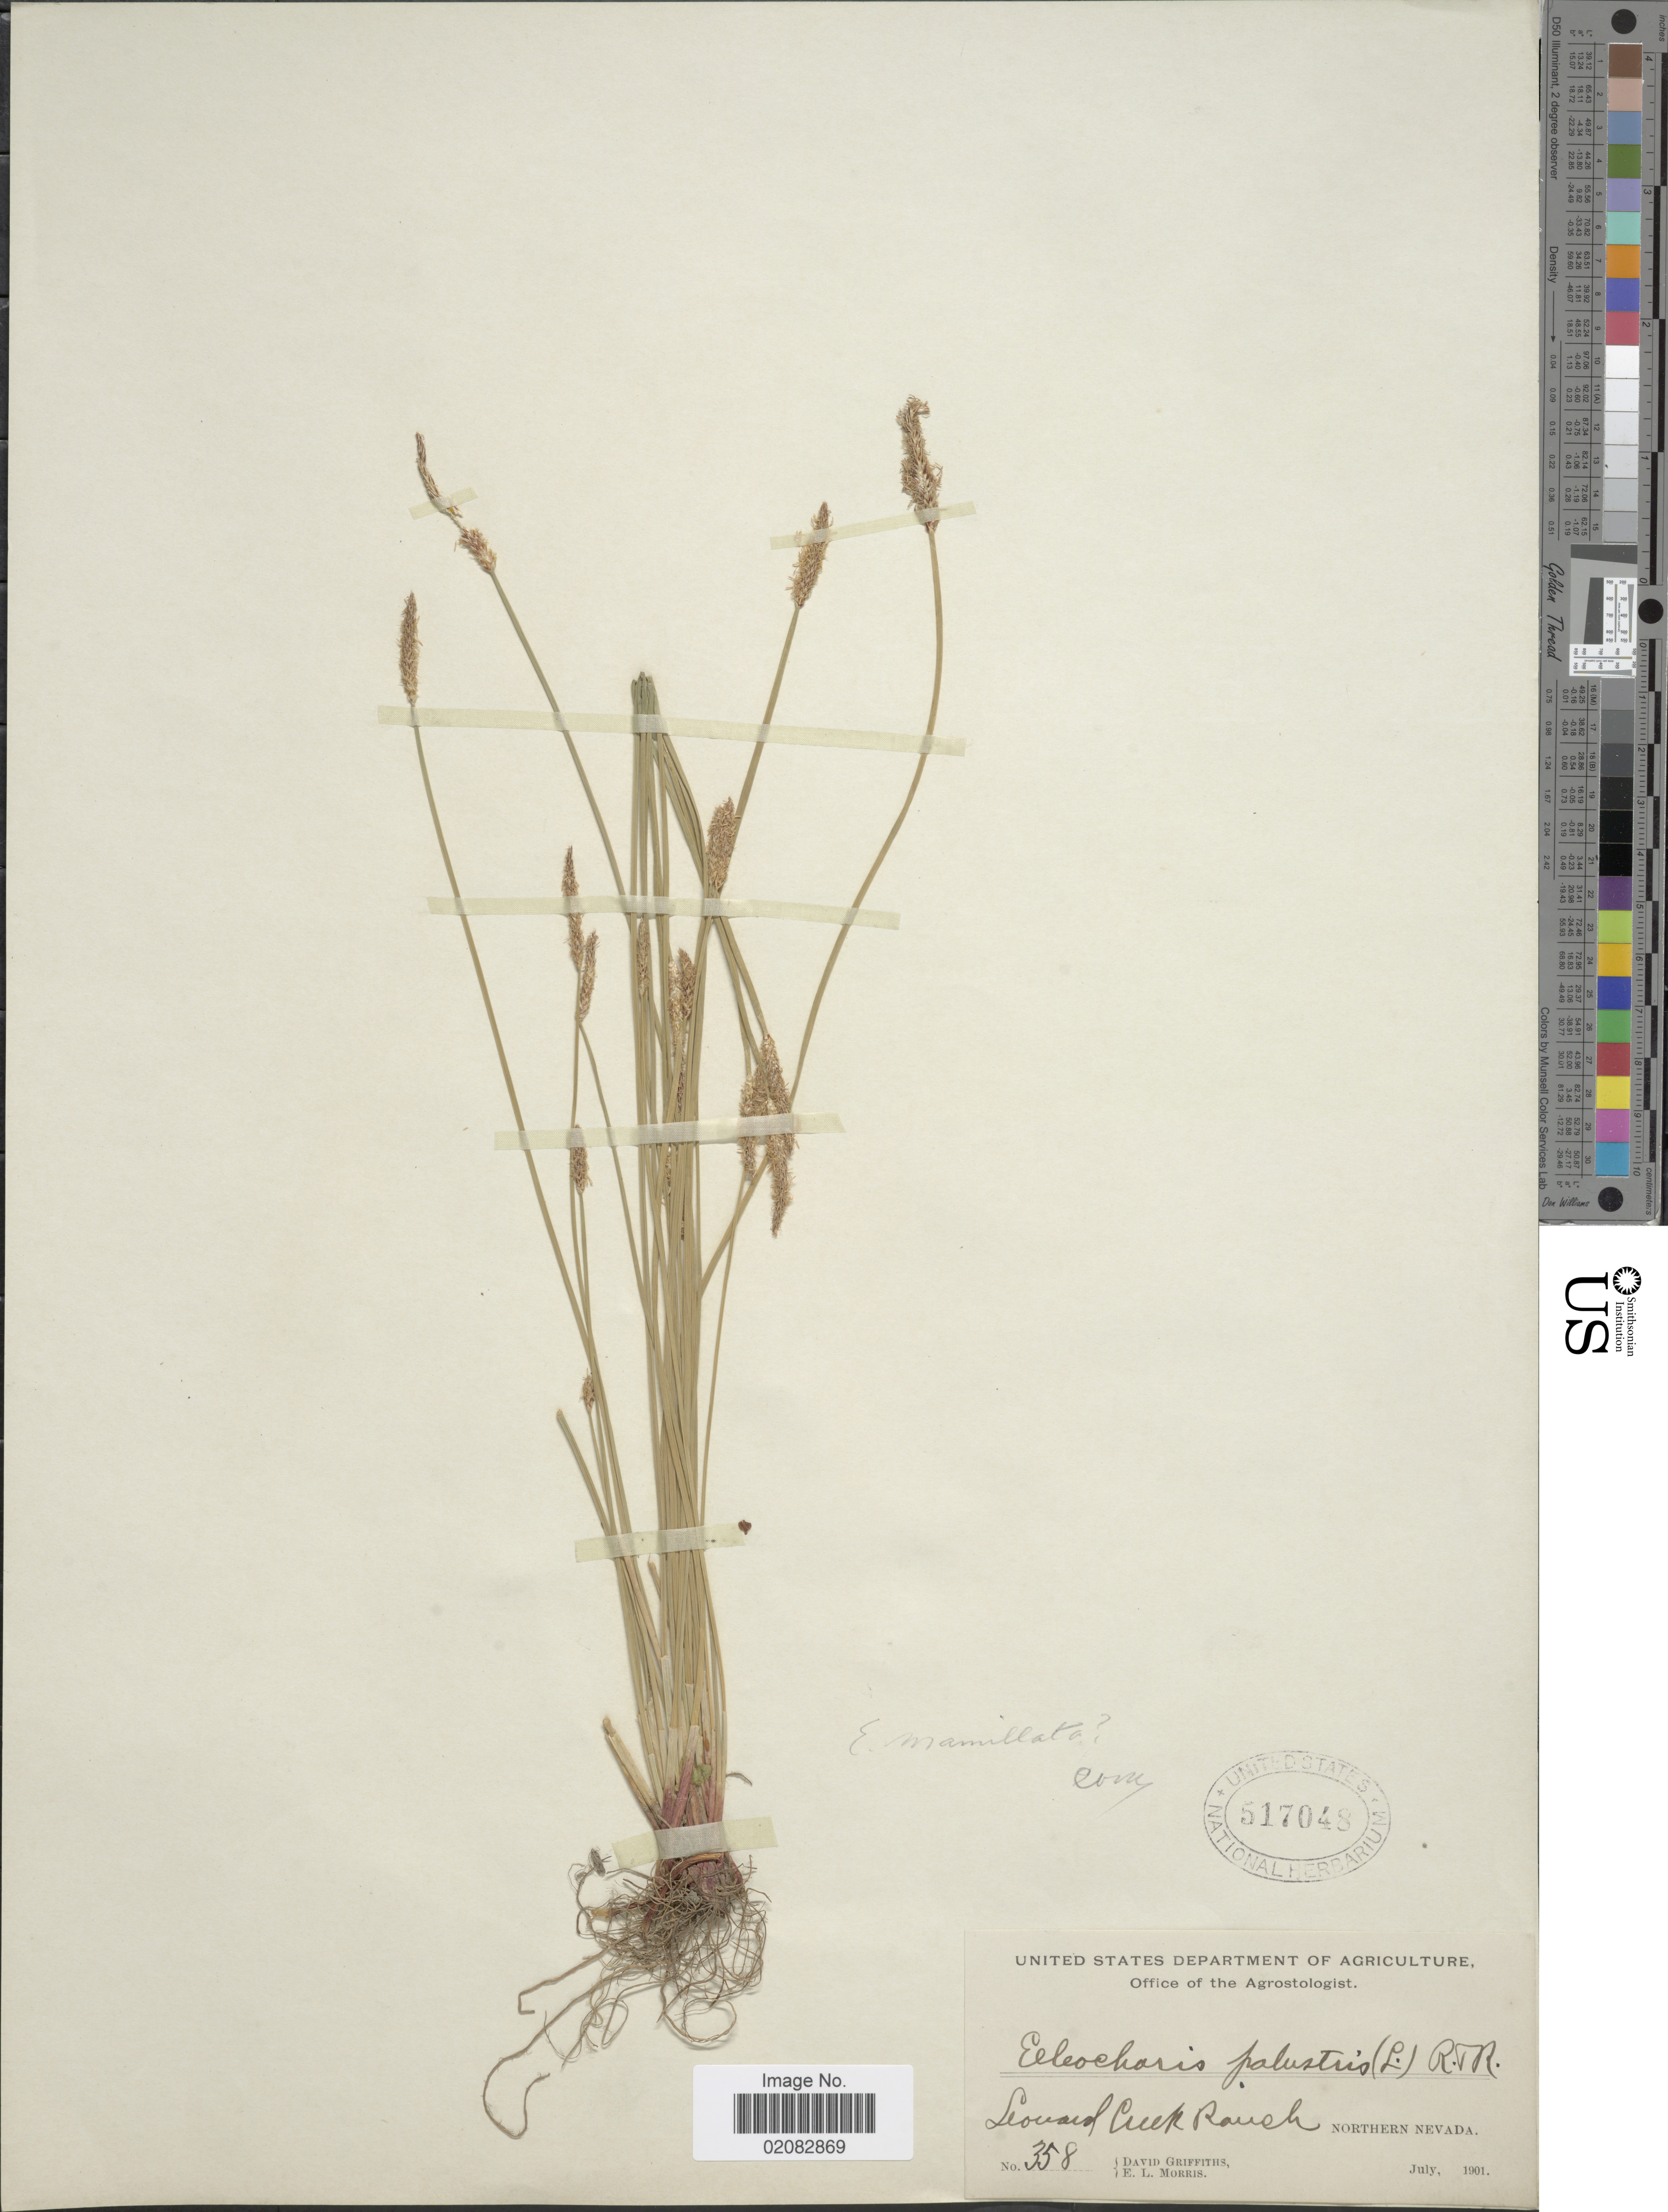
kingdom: Plantae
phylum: Tracheophyta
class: Liliopsida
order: Poales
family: Cyperaceae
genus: Eleocharis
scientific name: Eleocharis macrostachya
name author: Britton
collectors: D. Griffiths & E. Morris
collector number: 358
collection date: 1901-07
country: United States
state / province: Nevada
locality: Leonard Creek Ranch, Northern Nevada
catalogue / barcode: US 517048